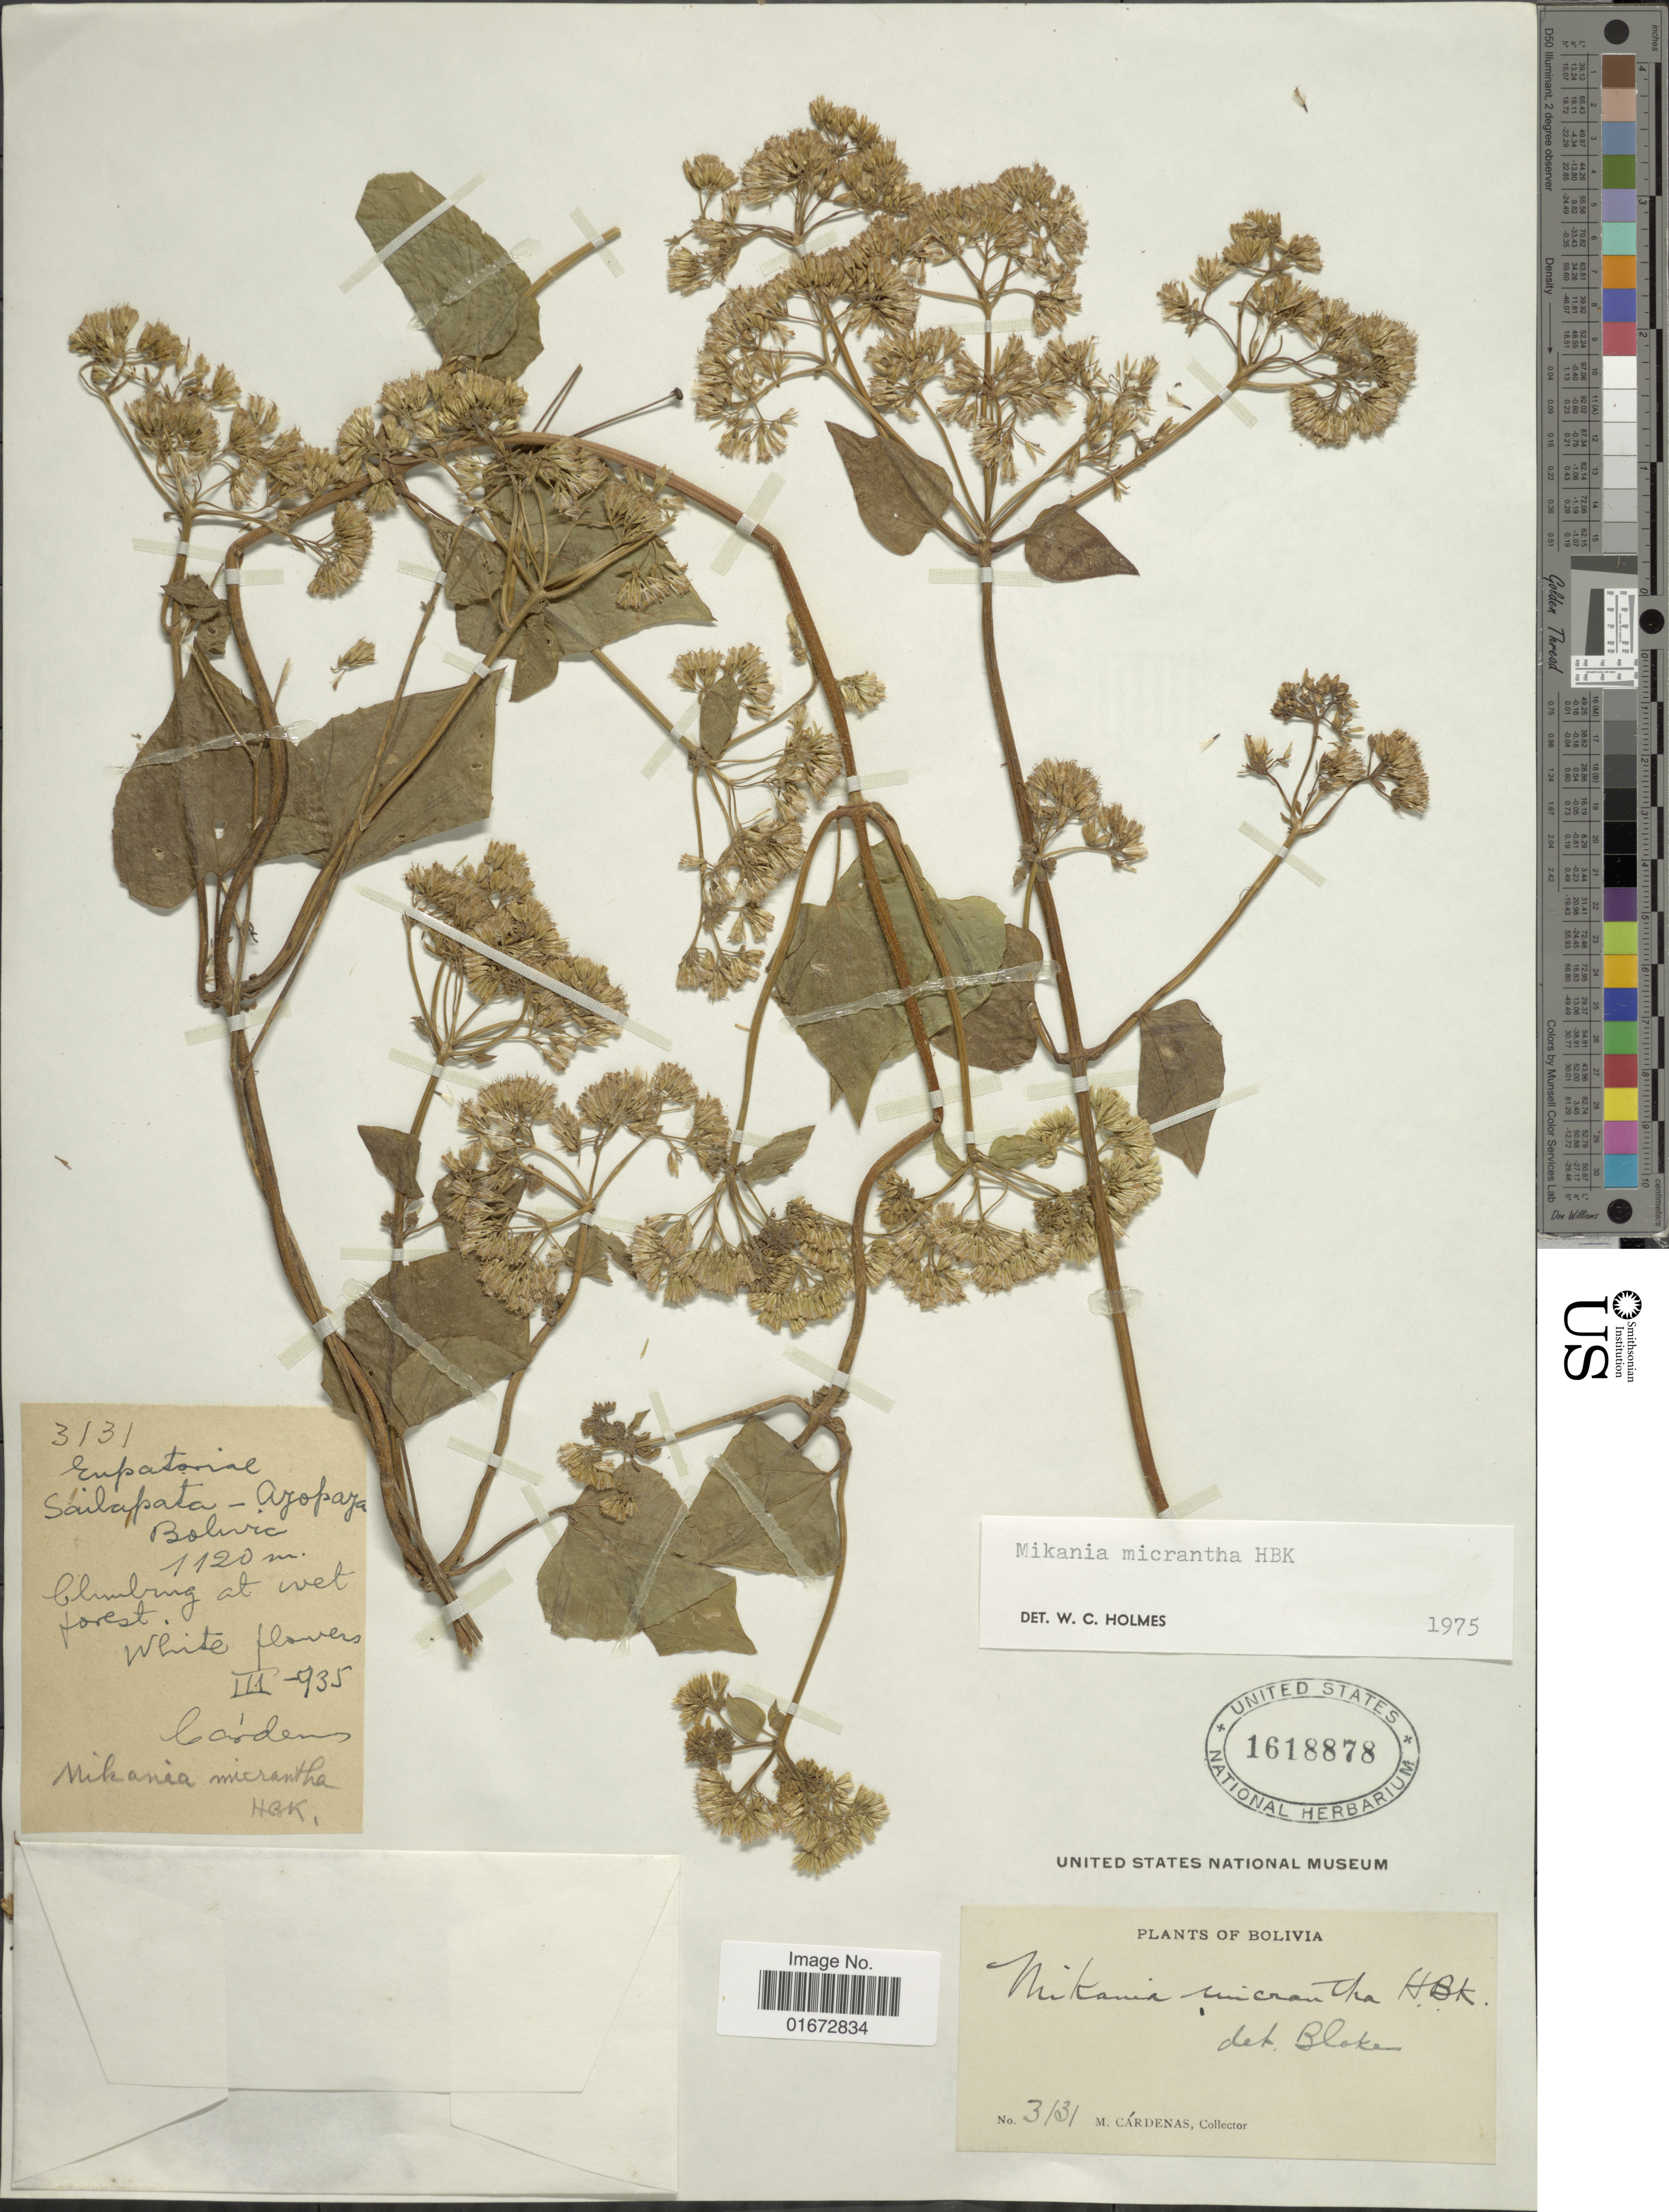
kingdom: Plantae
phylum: Tracheophyta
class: Magnoliopsida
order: Asterales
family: Asteraceae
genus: Mikania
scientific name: Mikania micrantha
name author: Kunth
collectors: M. Cárdenas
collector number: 3131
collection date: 1935-03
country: Bolivia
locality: Sailapata - Ayopaya, Bolivia.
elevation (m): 1120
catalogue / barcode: US 1618878